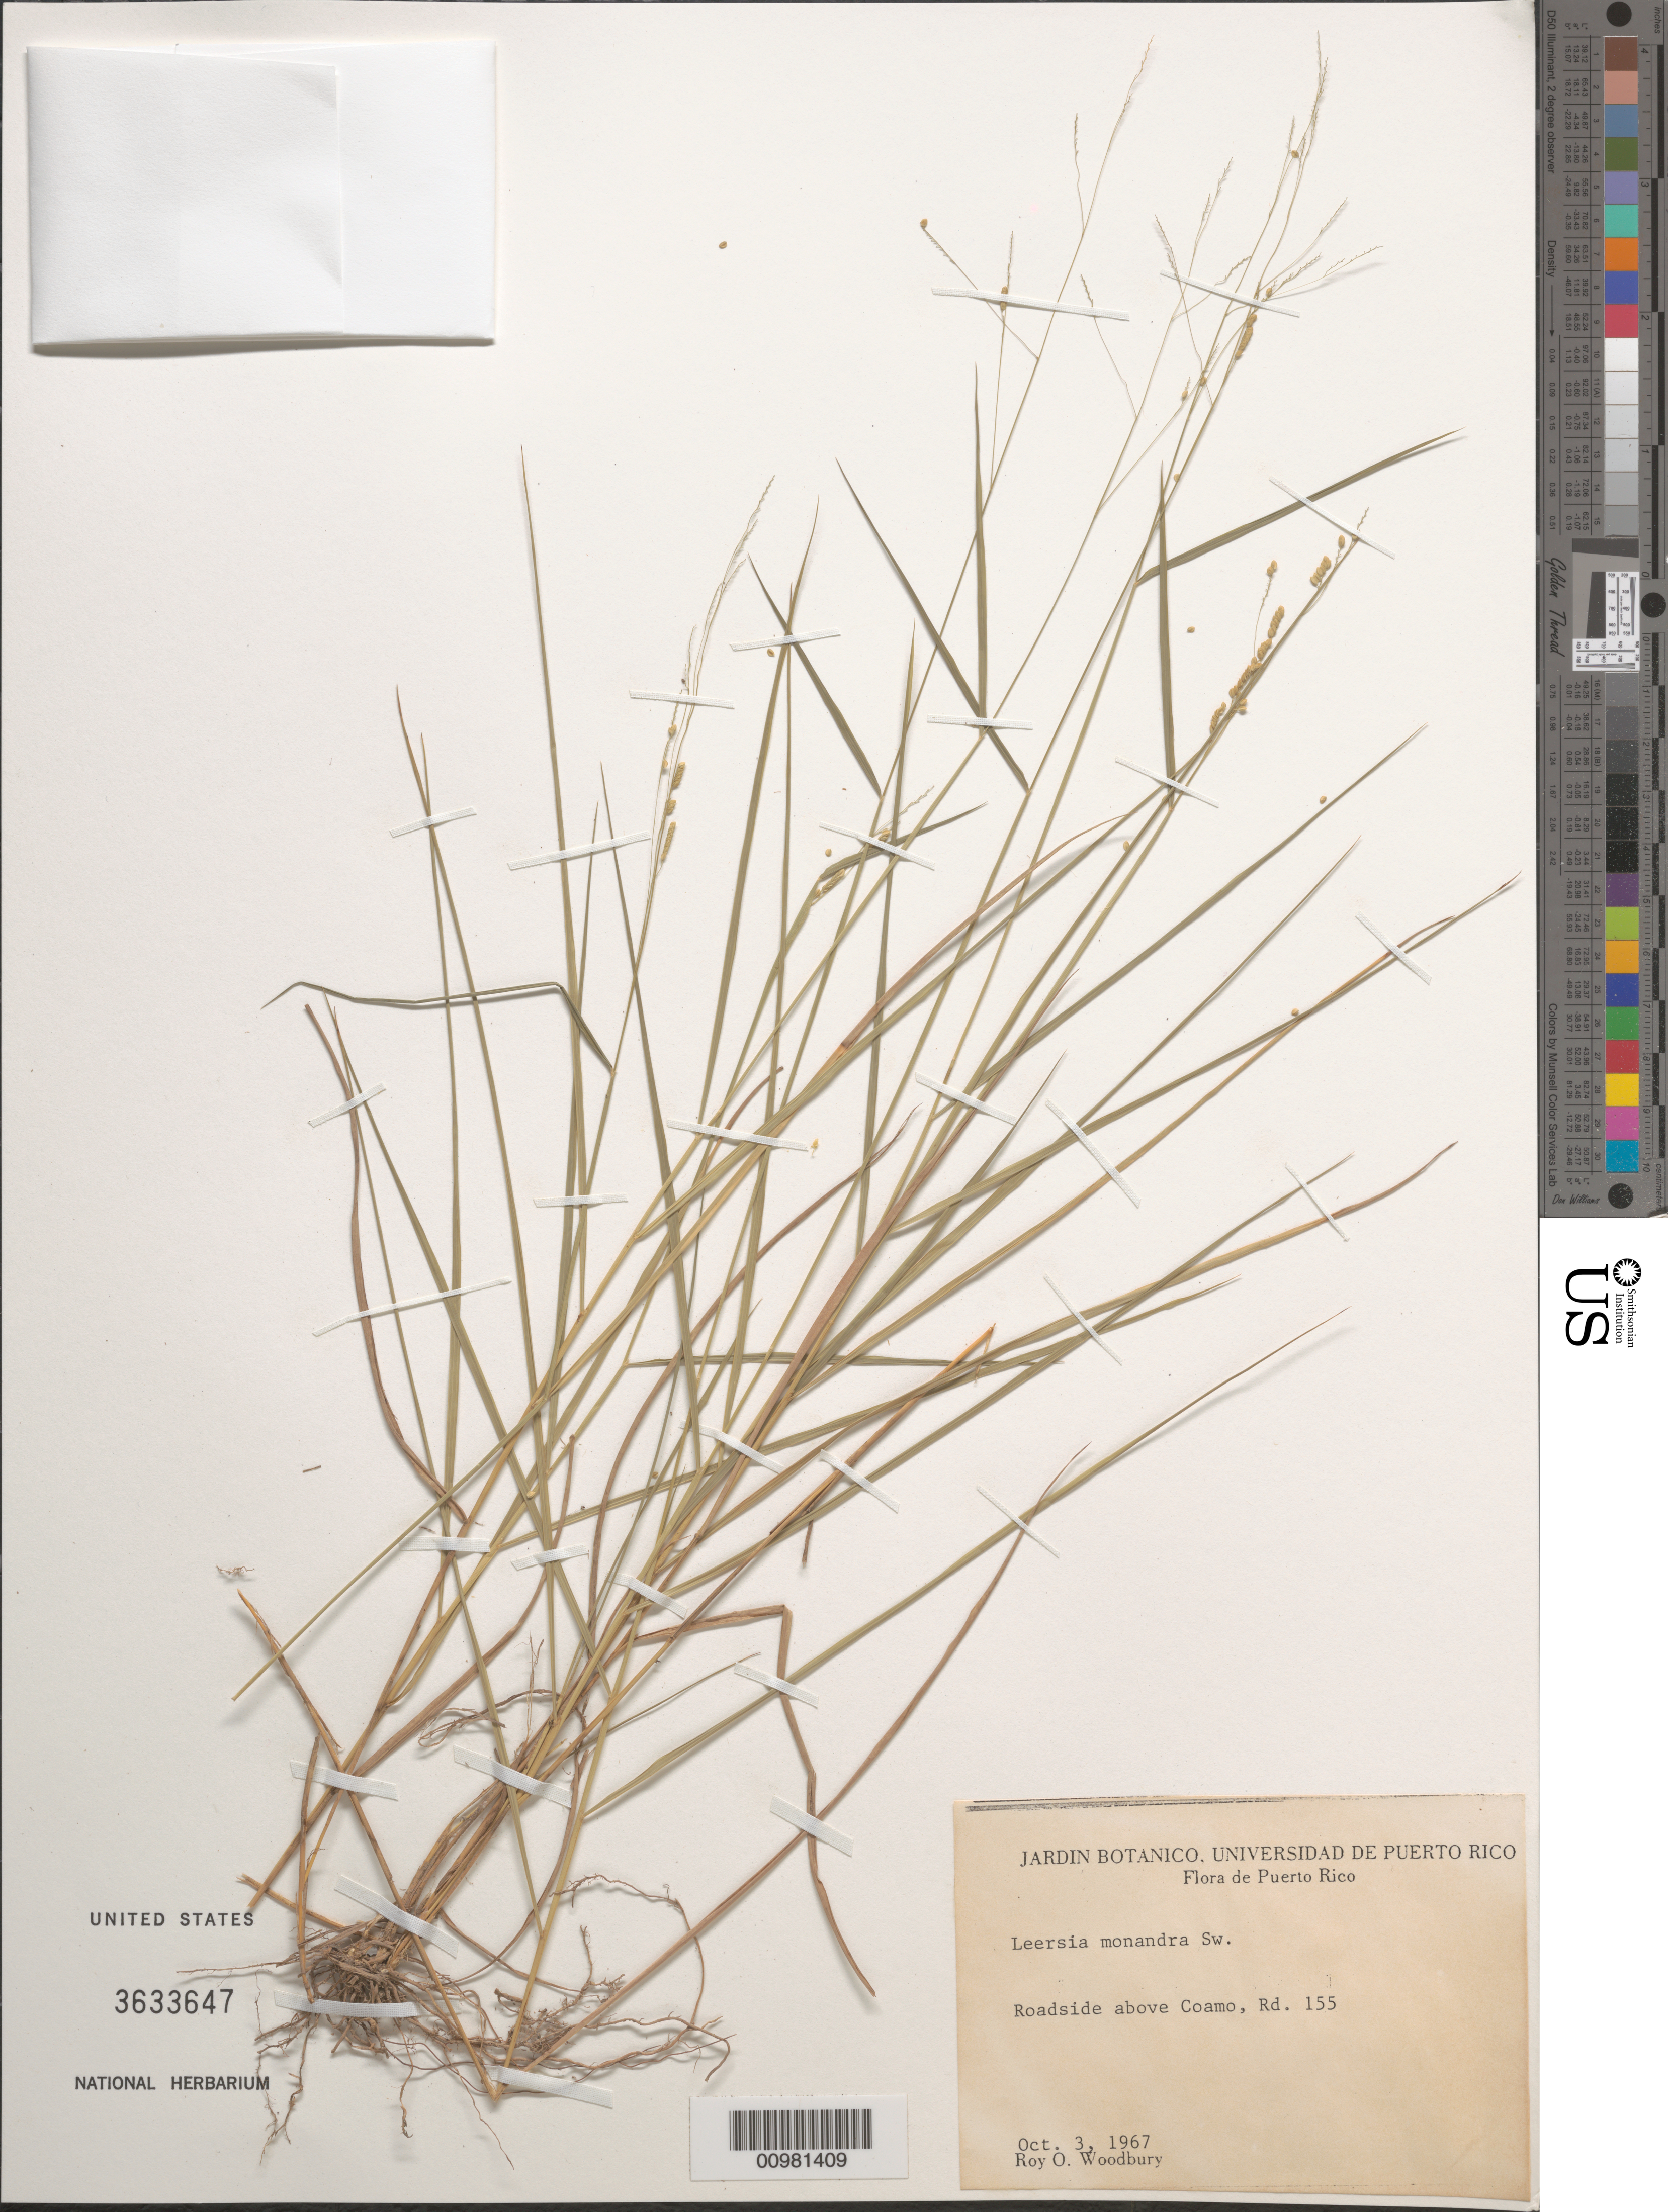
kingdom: Plantae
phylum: Tracheophyta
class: Liliopsida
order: Poales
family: Poaceae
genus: Leersia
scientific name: Leersia monandra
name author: Sw.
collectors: R. O. Woodbury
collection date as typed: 03 Oct 1967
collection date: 1967-10-03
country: Puerto Rico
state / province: Coamo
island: Puerto Rico I.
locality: Coamo, above, Rd. 155.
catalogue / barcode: US 3633647